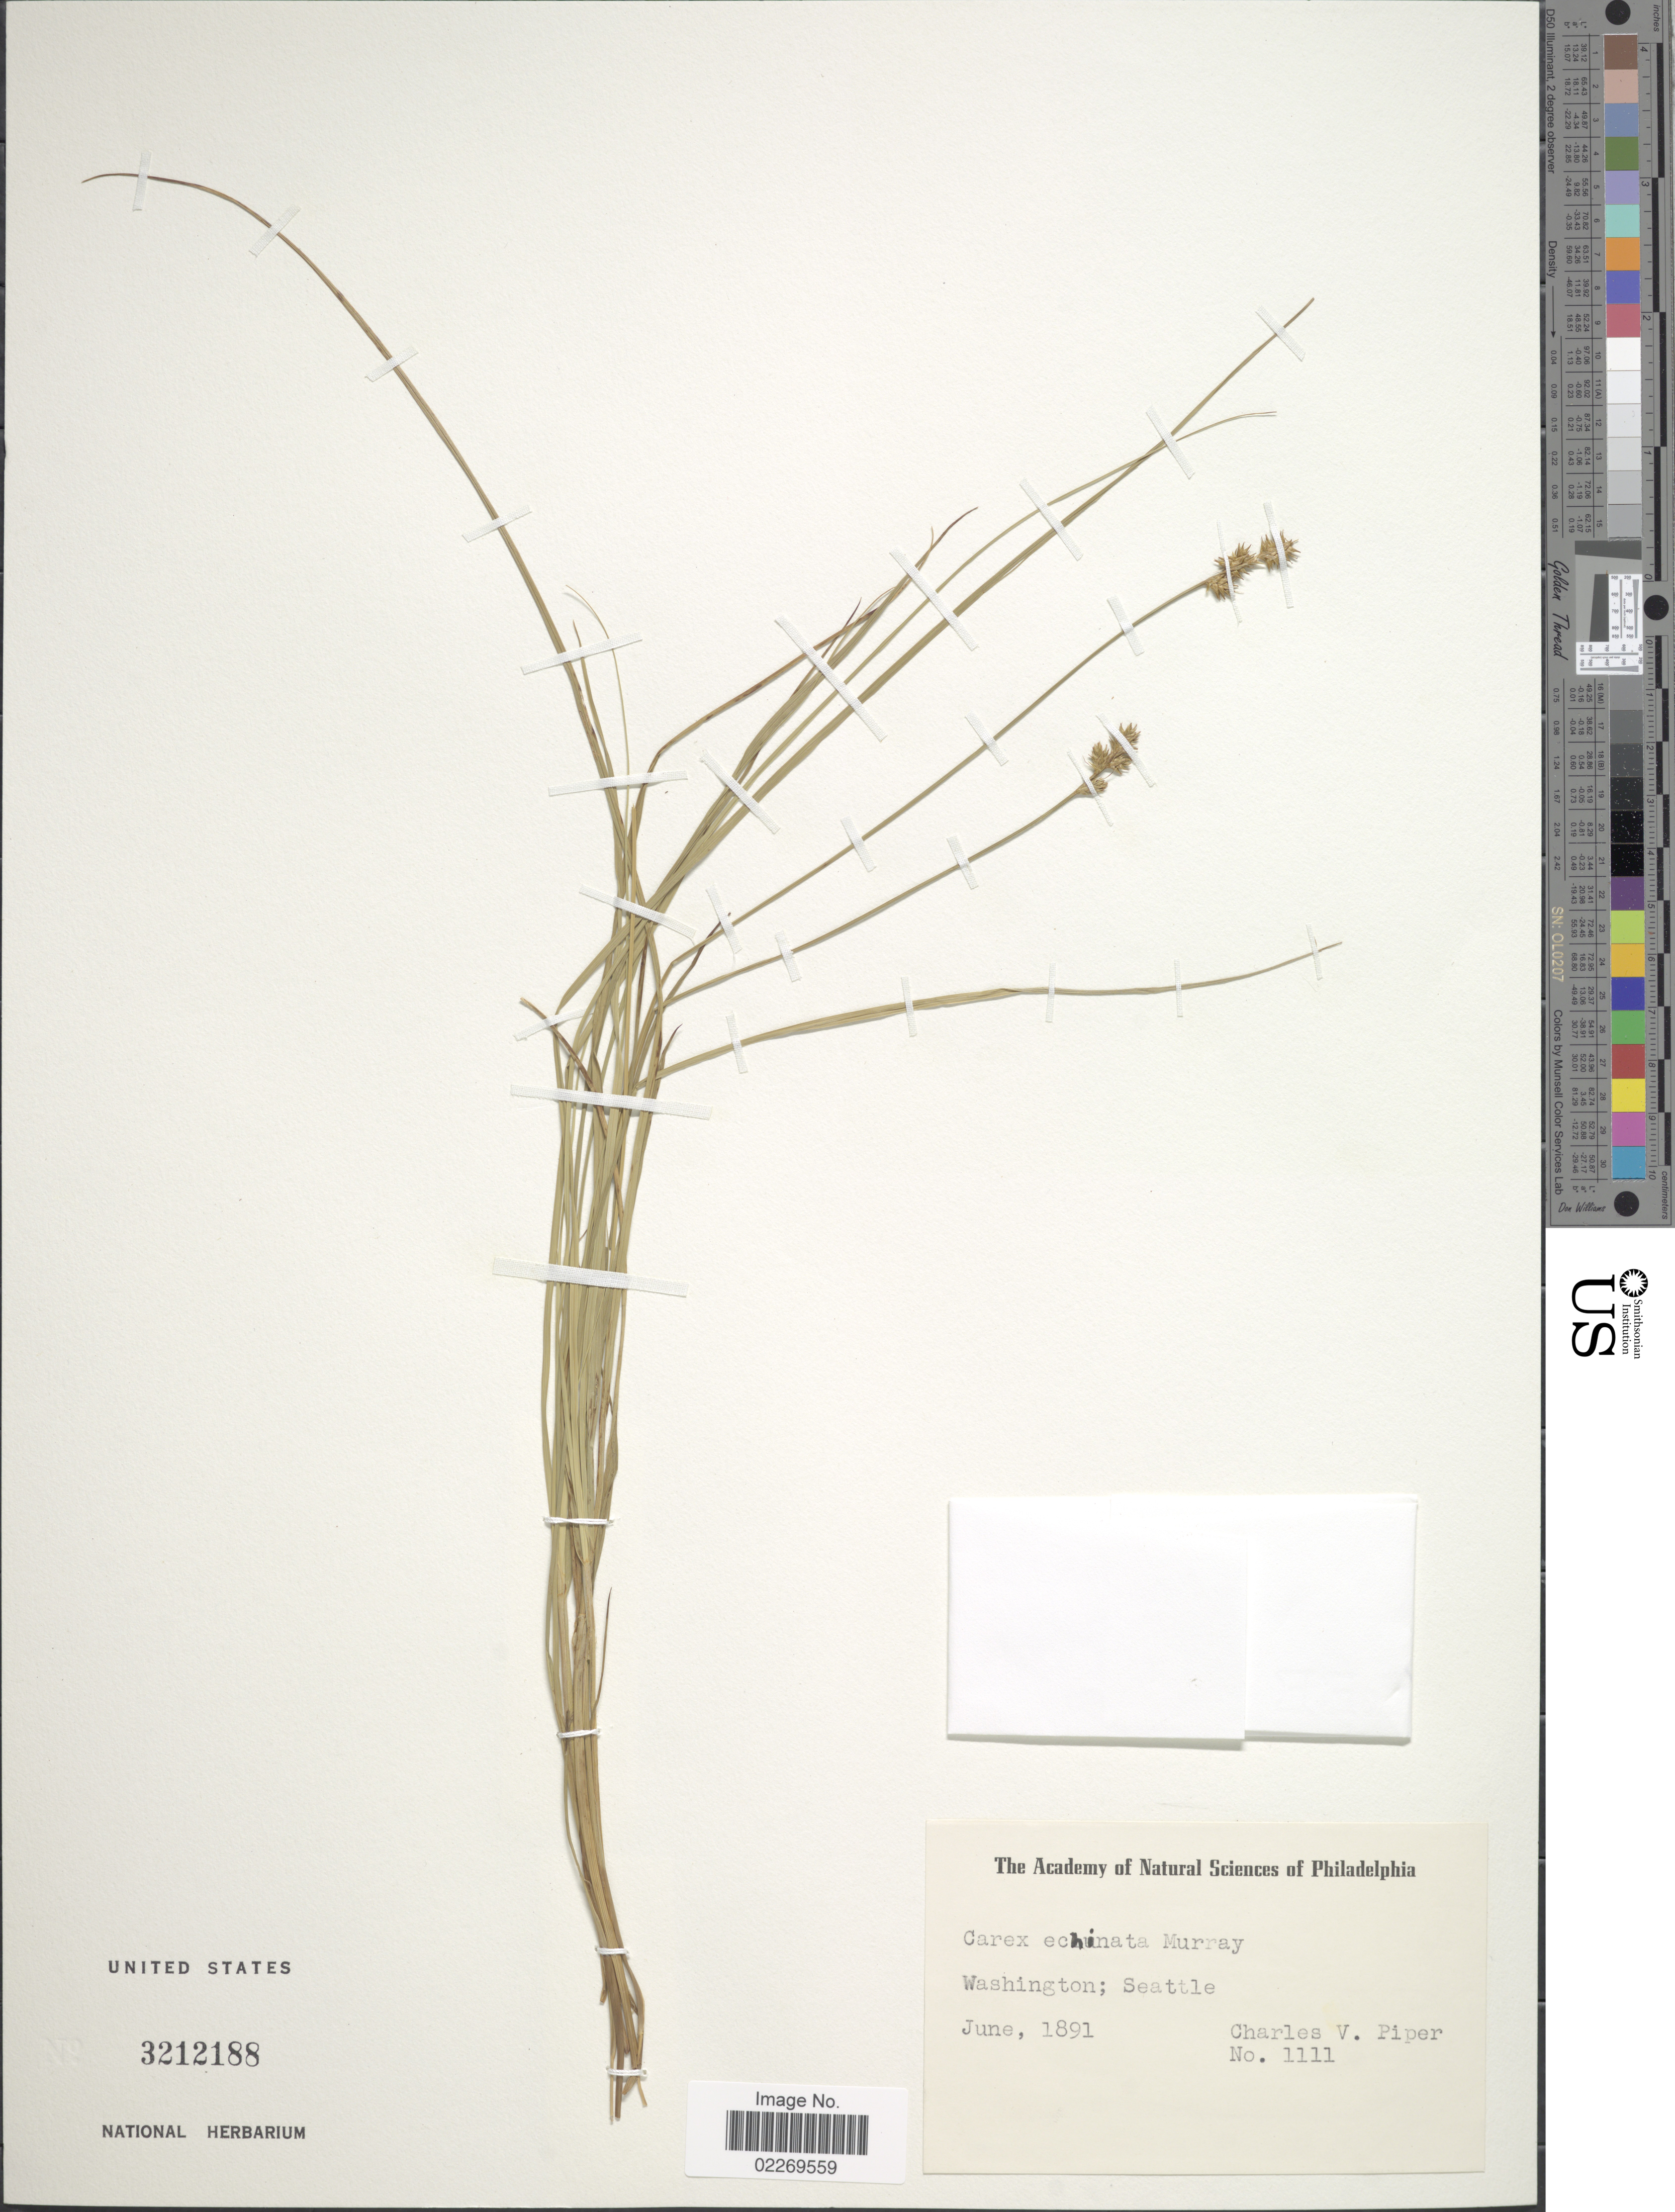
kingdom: Plantae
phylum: Tracheophyta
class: Liliopsida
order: Poales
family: Cyperaceae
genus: Carex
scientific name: Carex echinata subsp. echinata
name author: Murray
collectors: C. V. Piper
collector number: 1111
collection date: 1891-06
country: United States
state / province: Washington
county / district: King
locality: Seattle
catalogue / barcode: US 3212188